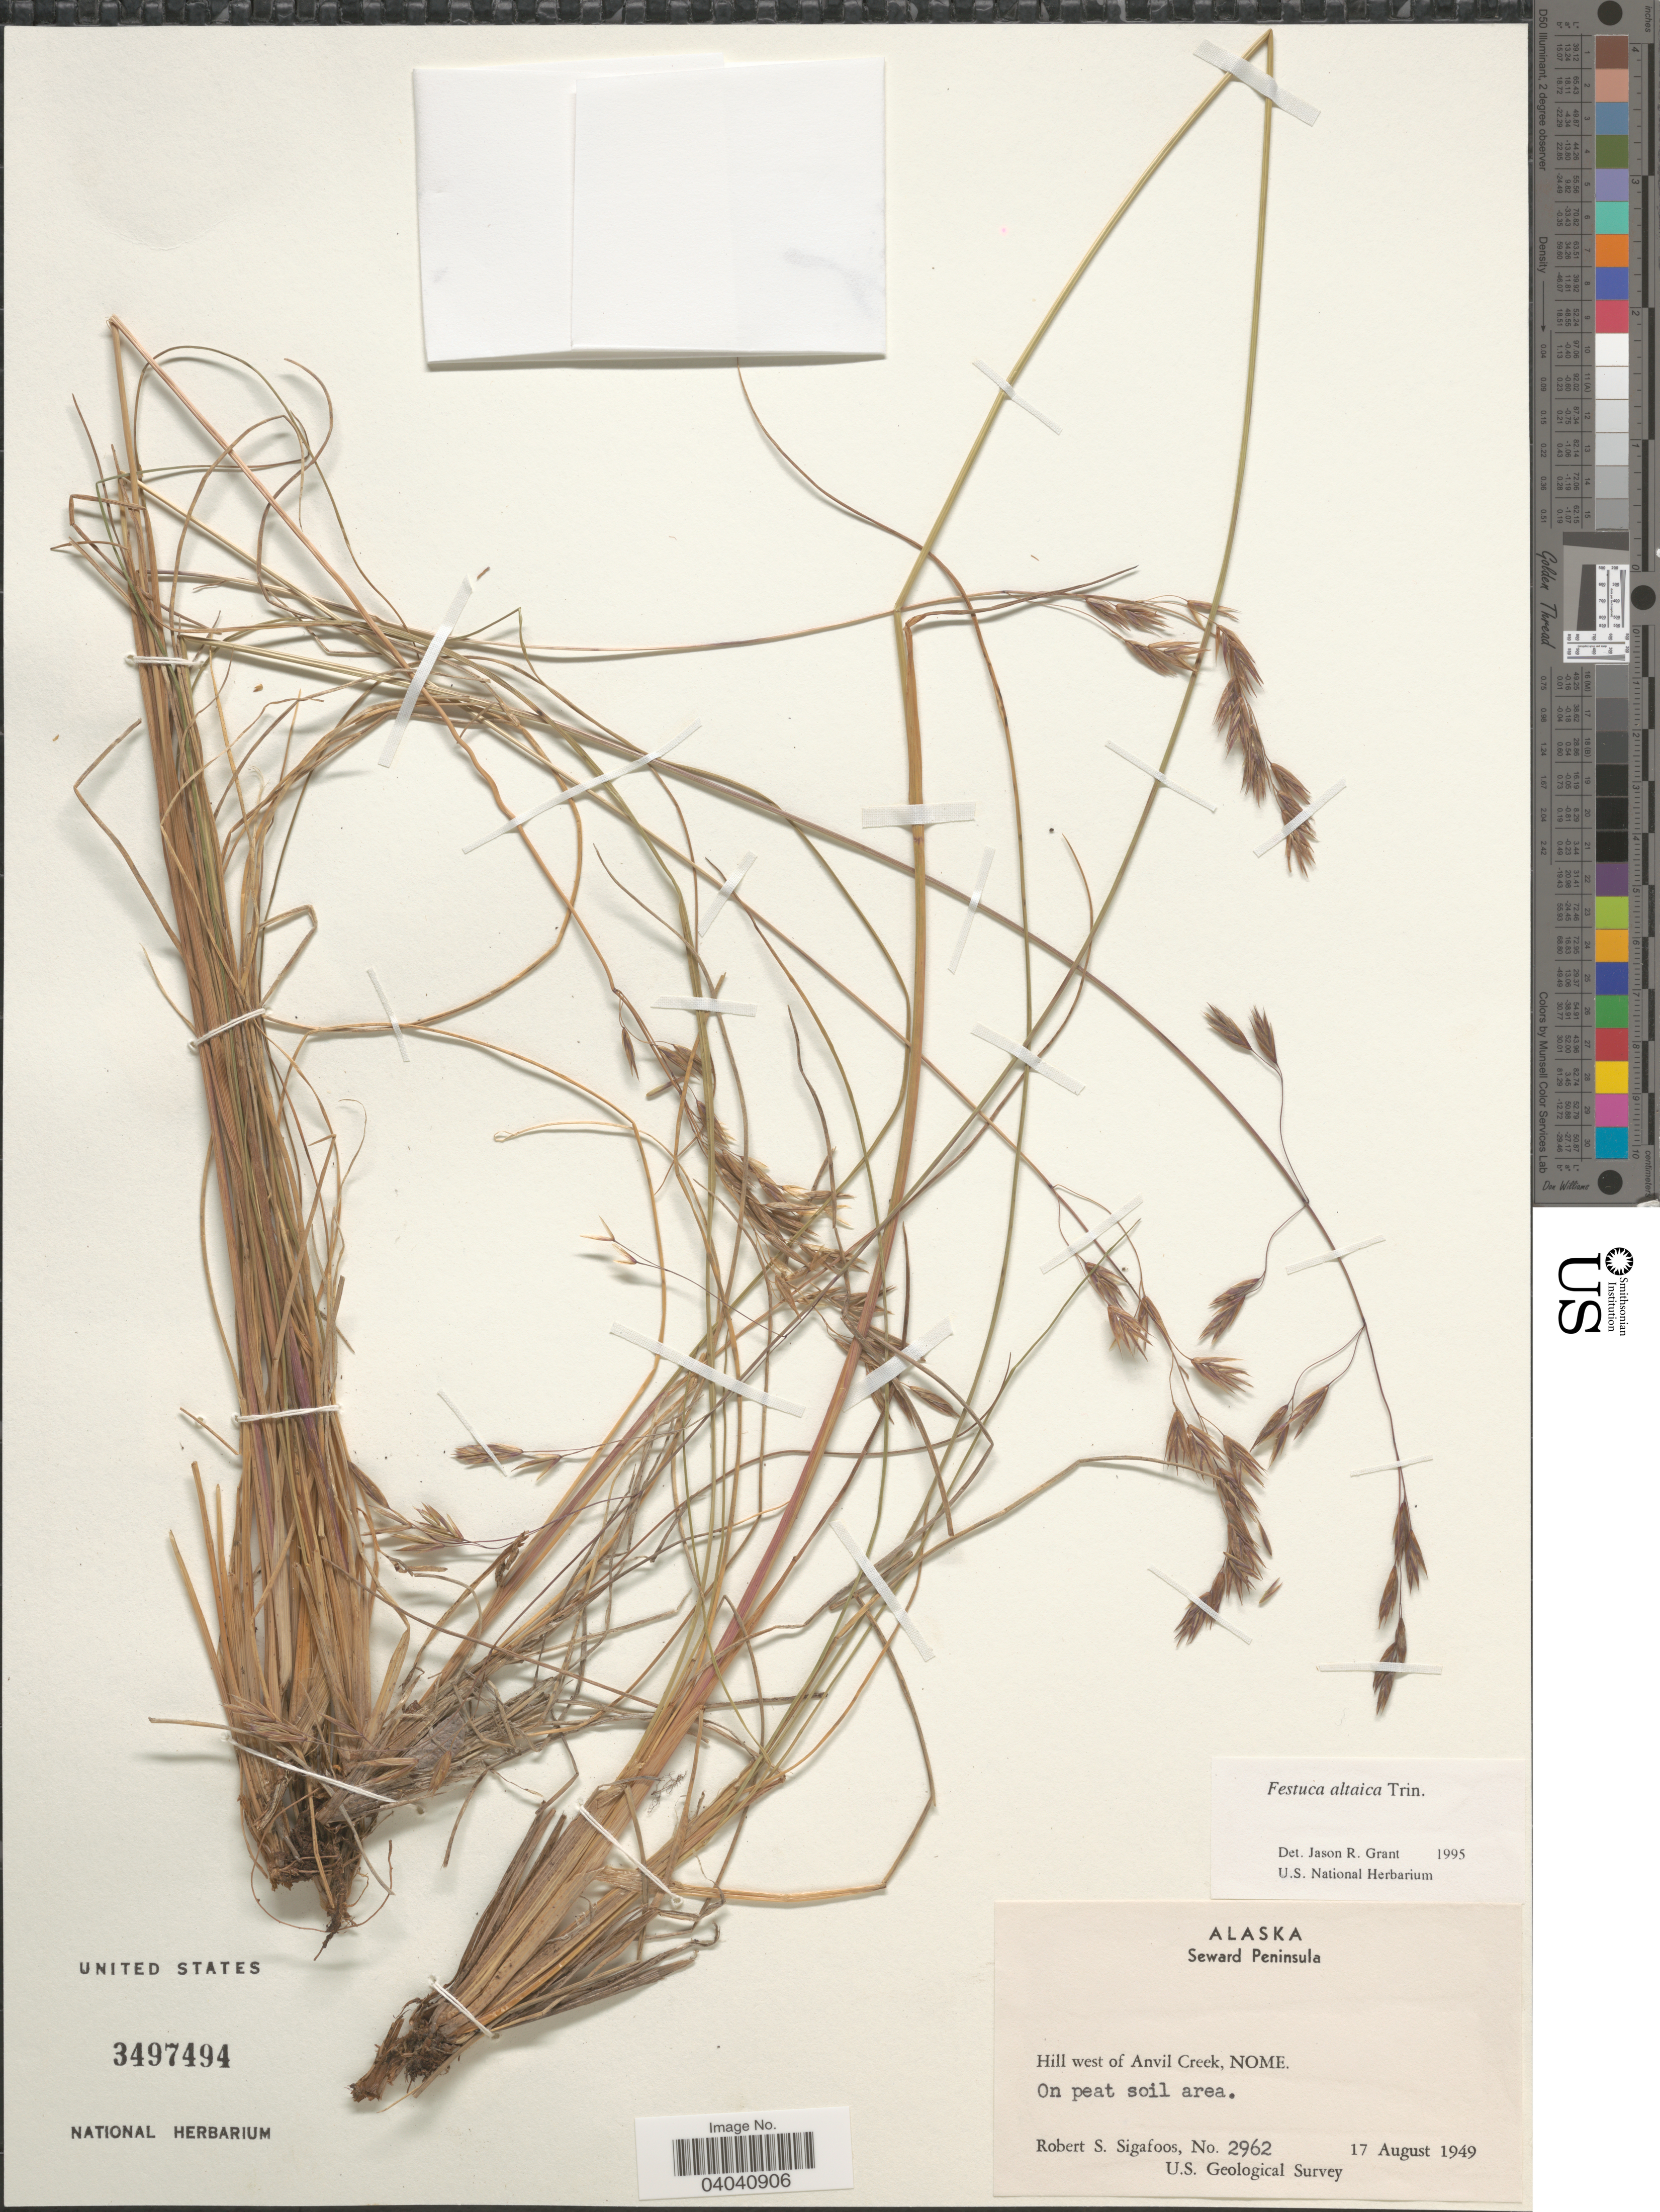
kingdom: Plantae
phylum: Tracheophyta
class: Liliopsida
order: Poales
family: Poaceae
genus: Festuca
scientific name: Festuca altaica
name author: Trin.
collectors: R. Sigafoos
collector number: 2962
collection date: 1949-08-17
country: United States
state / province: Alaska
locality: Seward Peninsula. Hill west of Anvil Creek, Nome.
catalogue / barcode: US 3497494